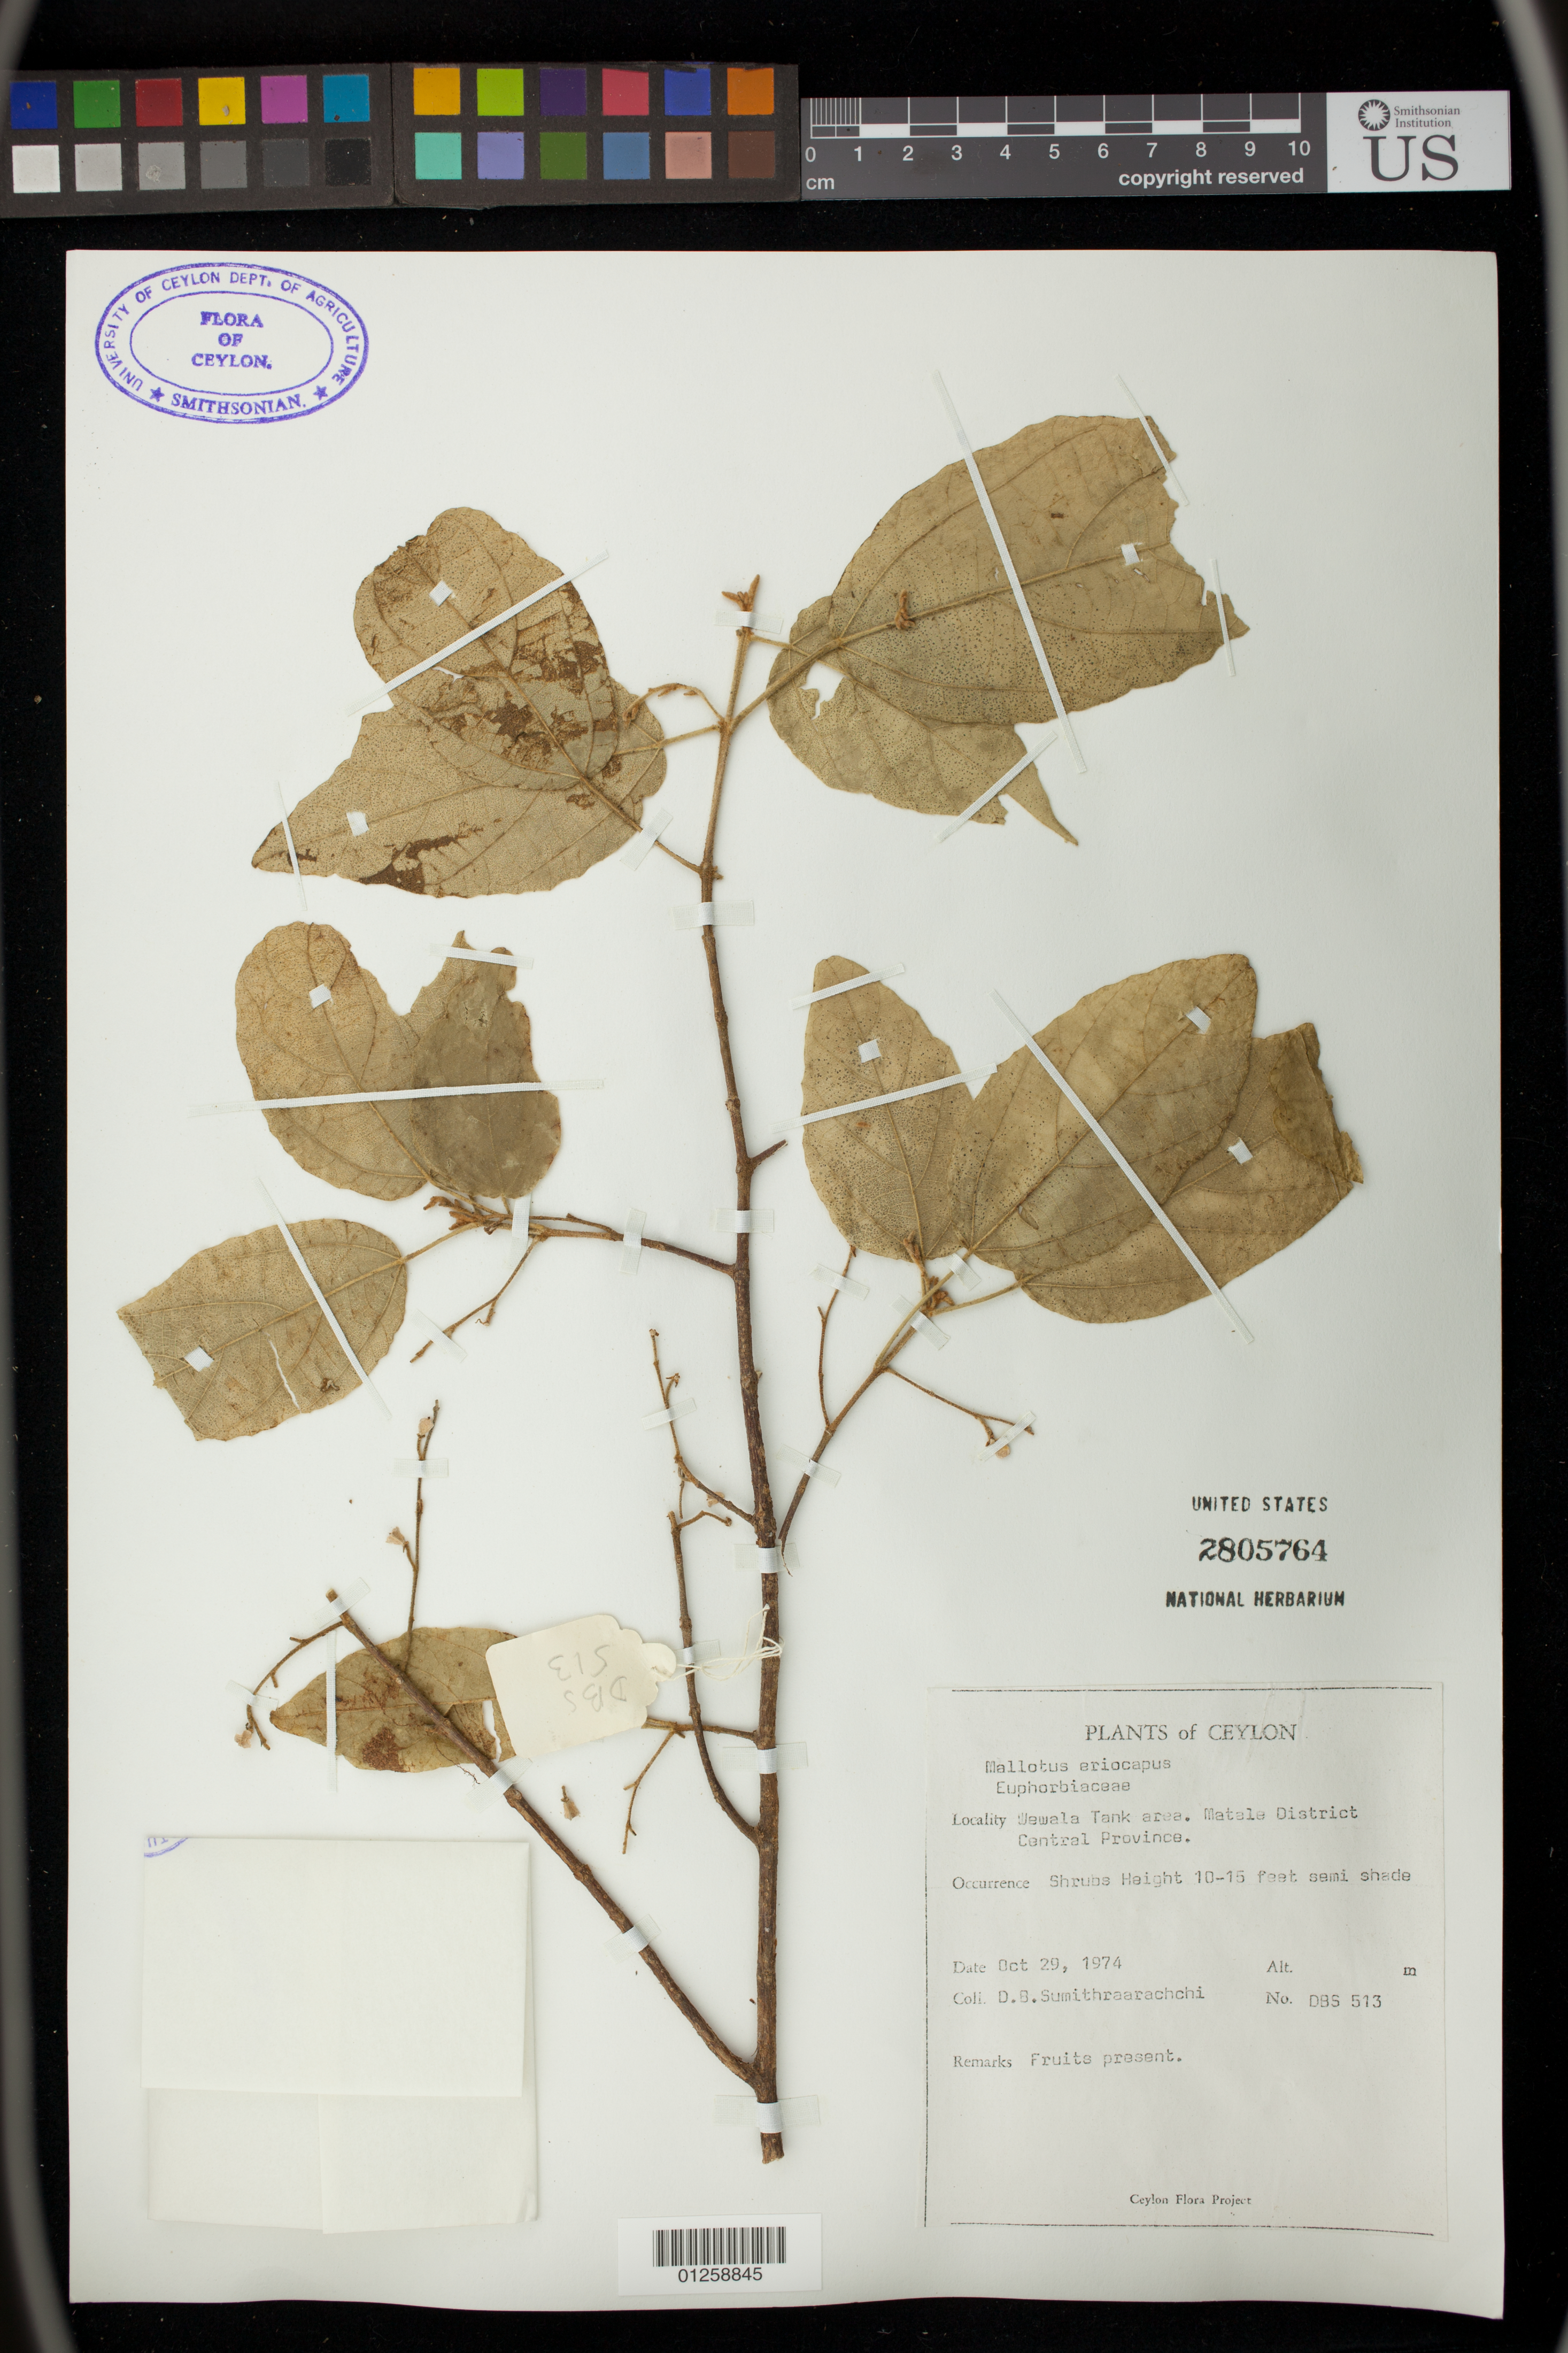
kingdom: Plantae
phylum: Tracheophyta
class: Magnoliopsida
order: Malpighiales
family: Euphorbiaceae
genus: Mallotus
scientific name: Mallotus eriocarpus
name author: (Thwaites) Müll. Arg.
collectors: D. B. Sumithraarachchi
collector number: DBS 513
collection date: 1974-10-29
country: Sri Lanka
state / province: Central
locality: Wewala Tank area. Matale District.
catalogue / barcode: US 2805764